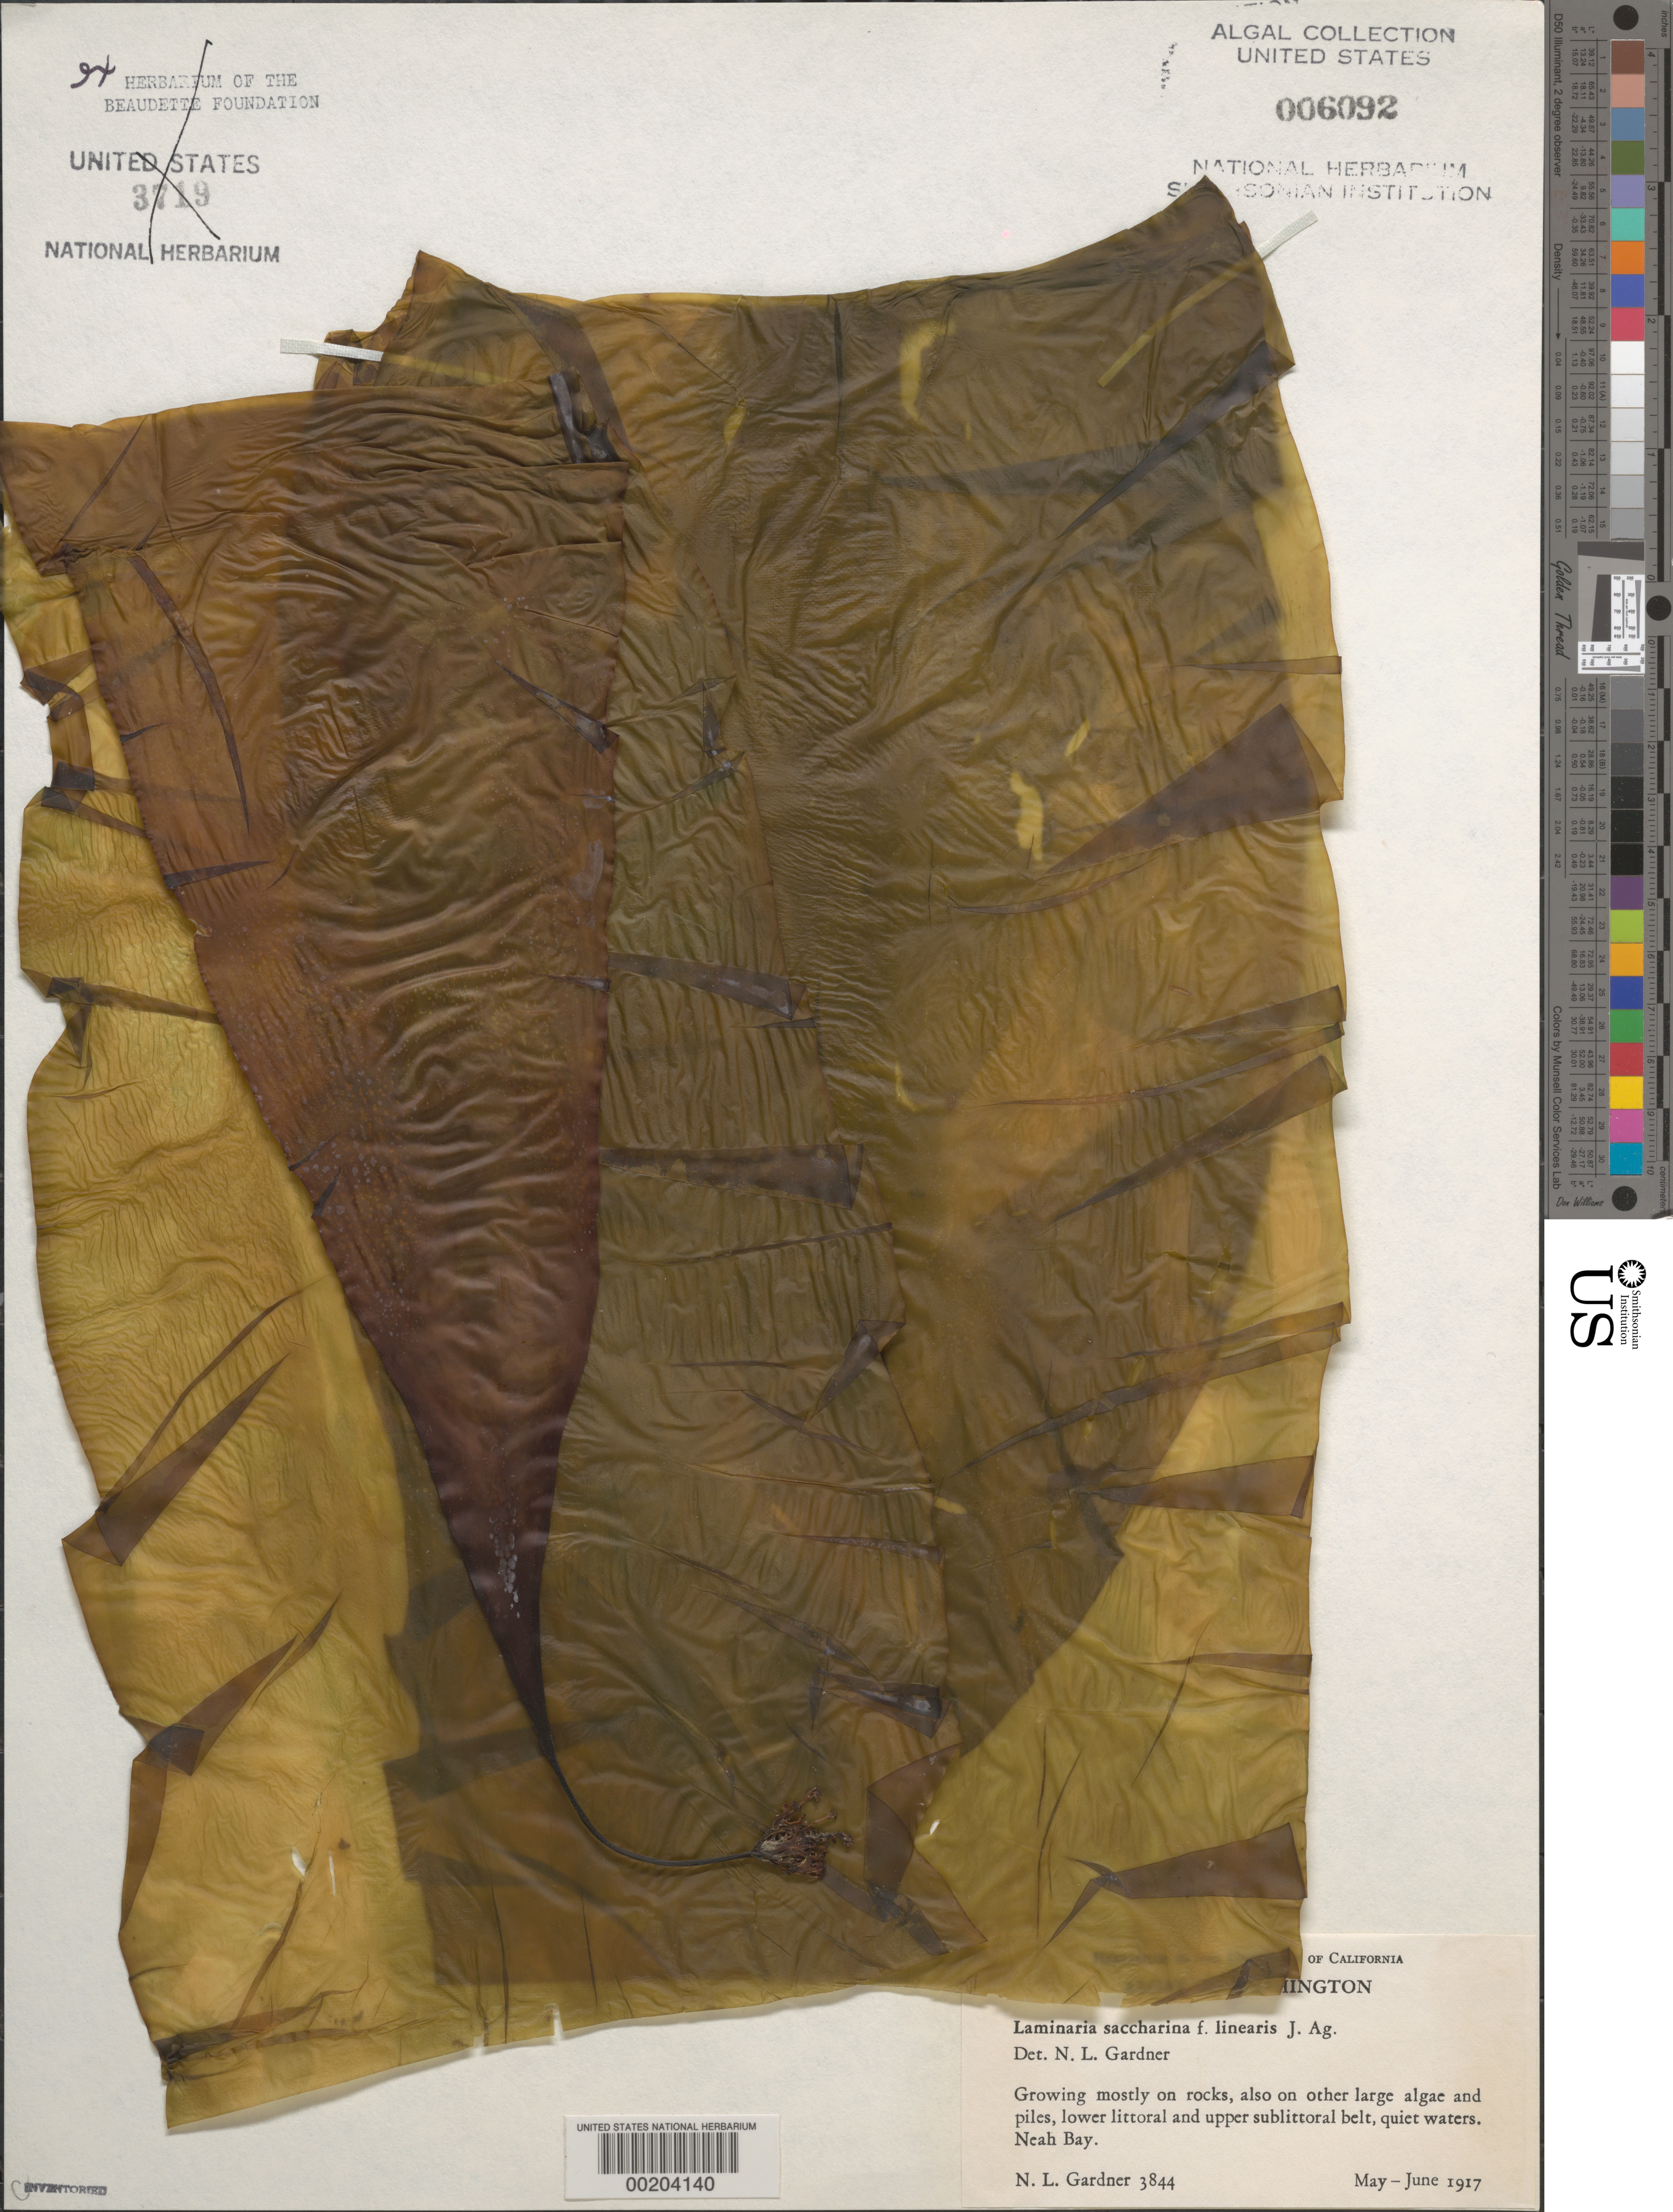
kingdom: Chromista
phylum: Ochrophyta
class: Phaeophyceae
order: Laminariales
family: Laminariaceae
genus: Saccharina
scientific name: Saccharina latissima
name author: C.E. Lane et al.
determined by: Algae name updating Project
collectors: N. Gardner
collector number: NLG 3844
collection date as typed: May 1917 TO -- Jun 1917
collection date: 1917-05/1917-06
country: United States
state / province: Washington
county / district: Clallam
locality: Neah Bay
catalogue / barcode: US 6092